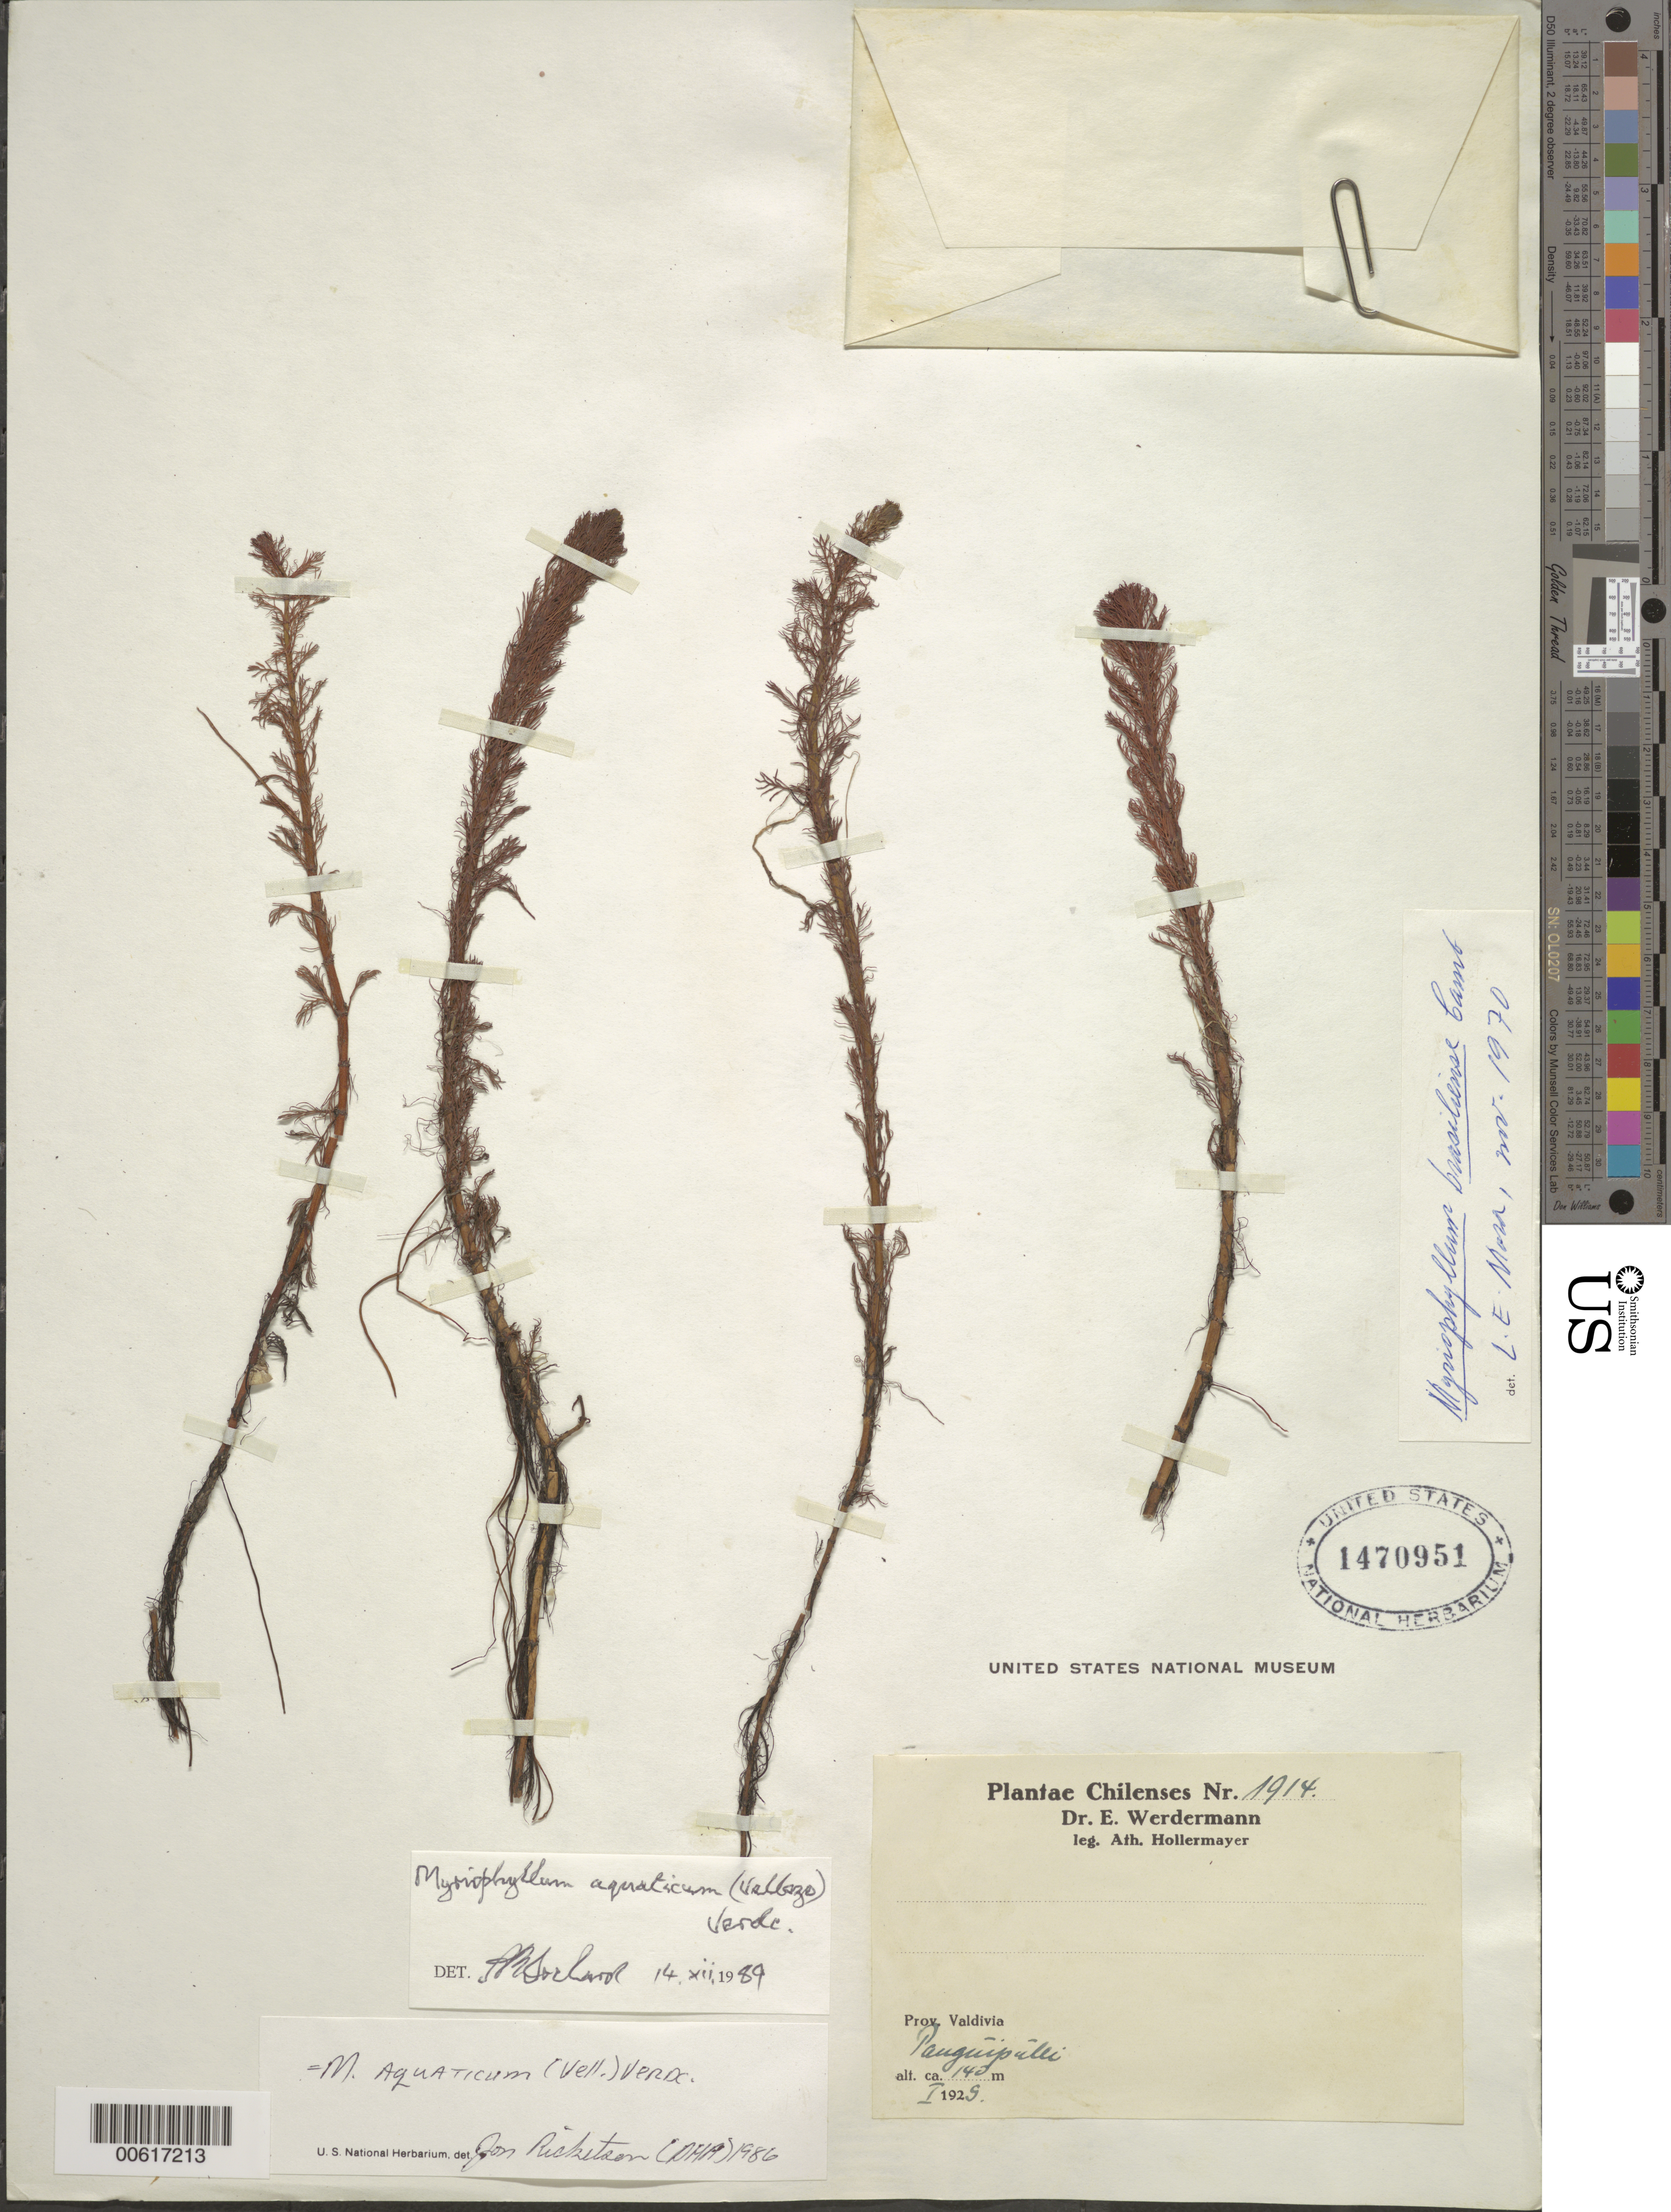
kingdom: Plantae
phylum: Tracheophyta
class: Magnoliopsida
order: Saxifragales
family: Haloragaceae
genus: Myriophyllum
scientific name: Myriophyllum aquaticum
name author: (Vell.) Verdc.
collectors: A. Hollermayer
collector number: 1914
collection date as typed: Jan 1929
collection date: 1929-01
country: Chile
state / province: Los Lagos (X)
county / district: Valdivia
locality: Pauguipalei [In former Valdivia Province]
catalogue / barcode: US 1470951